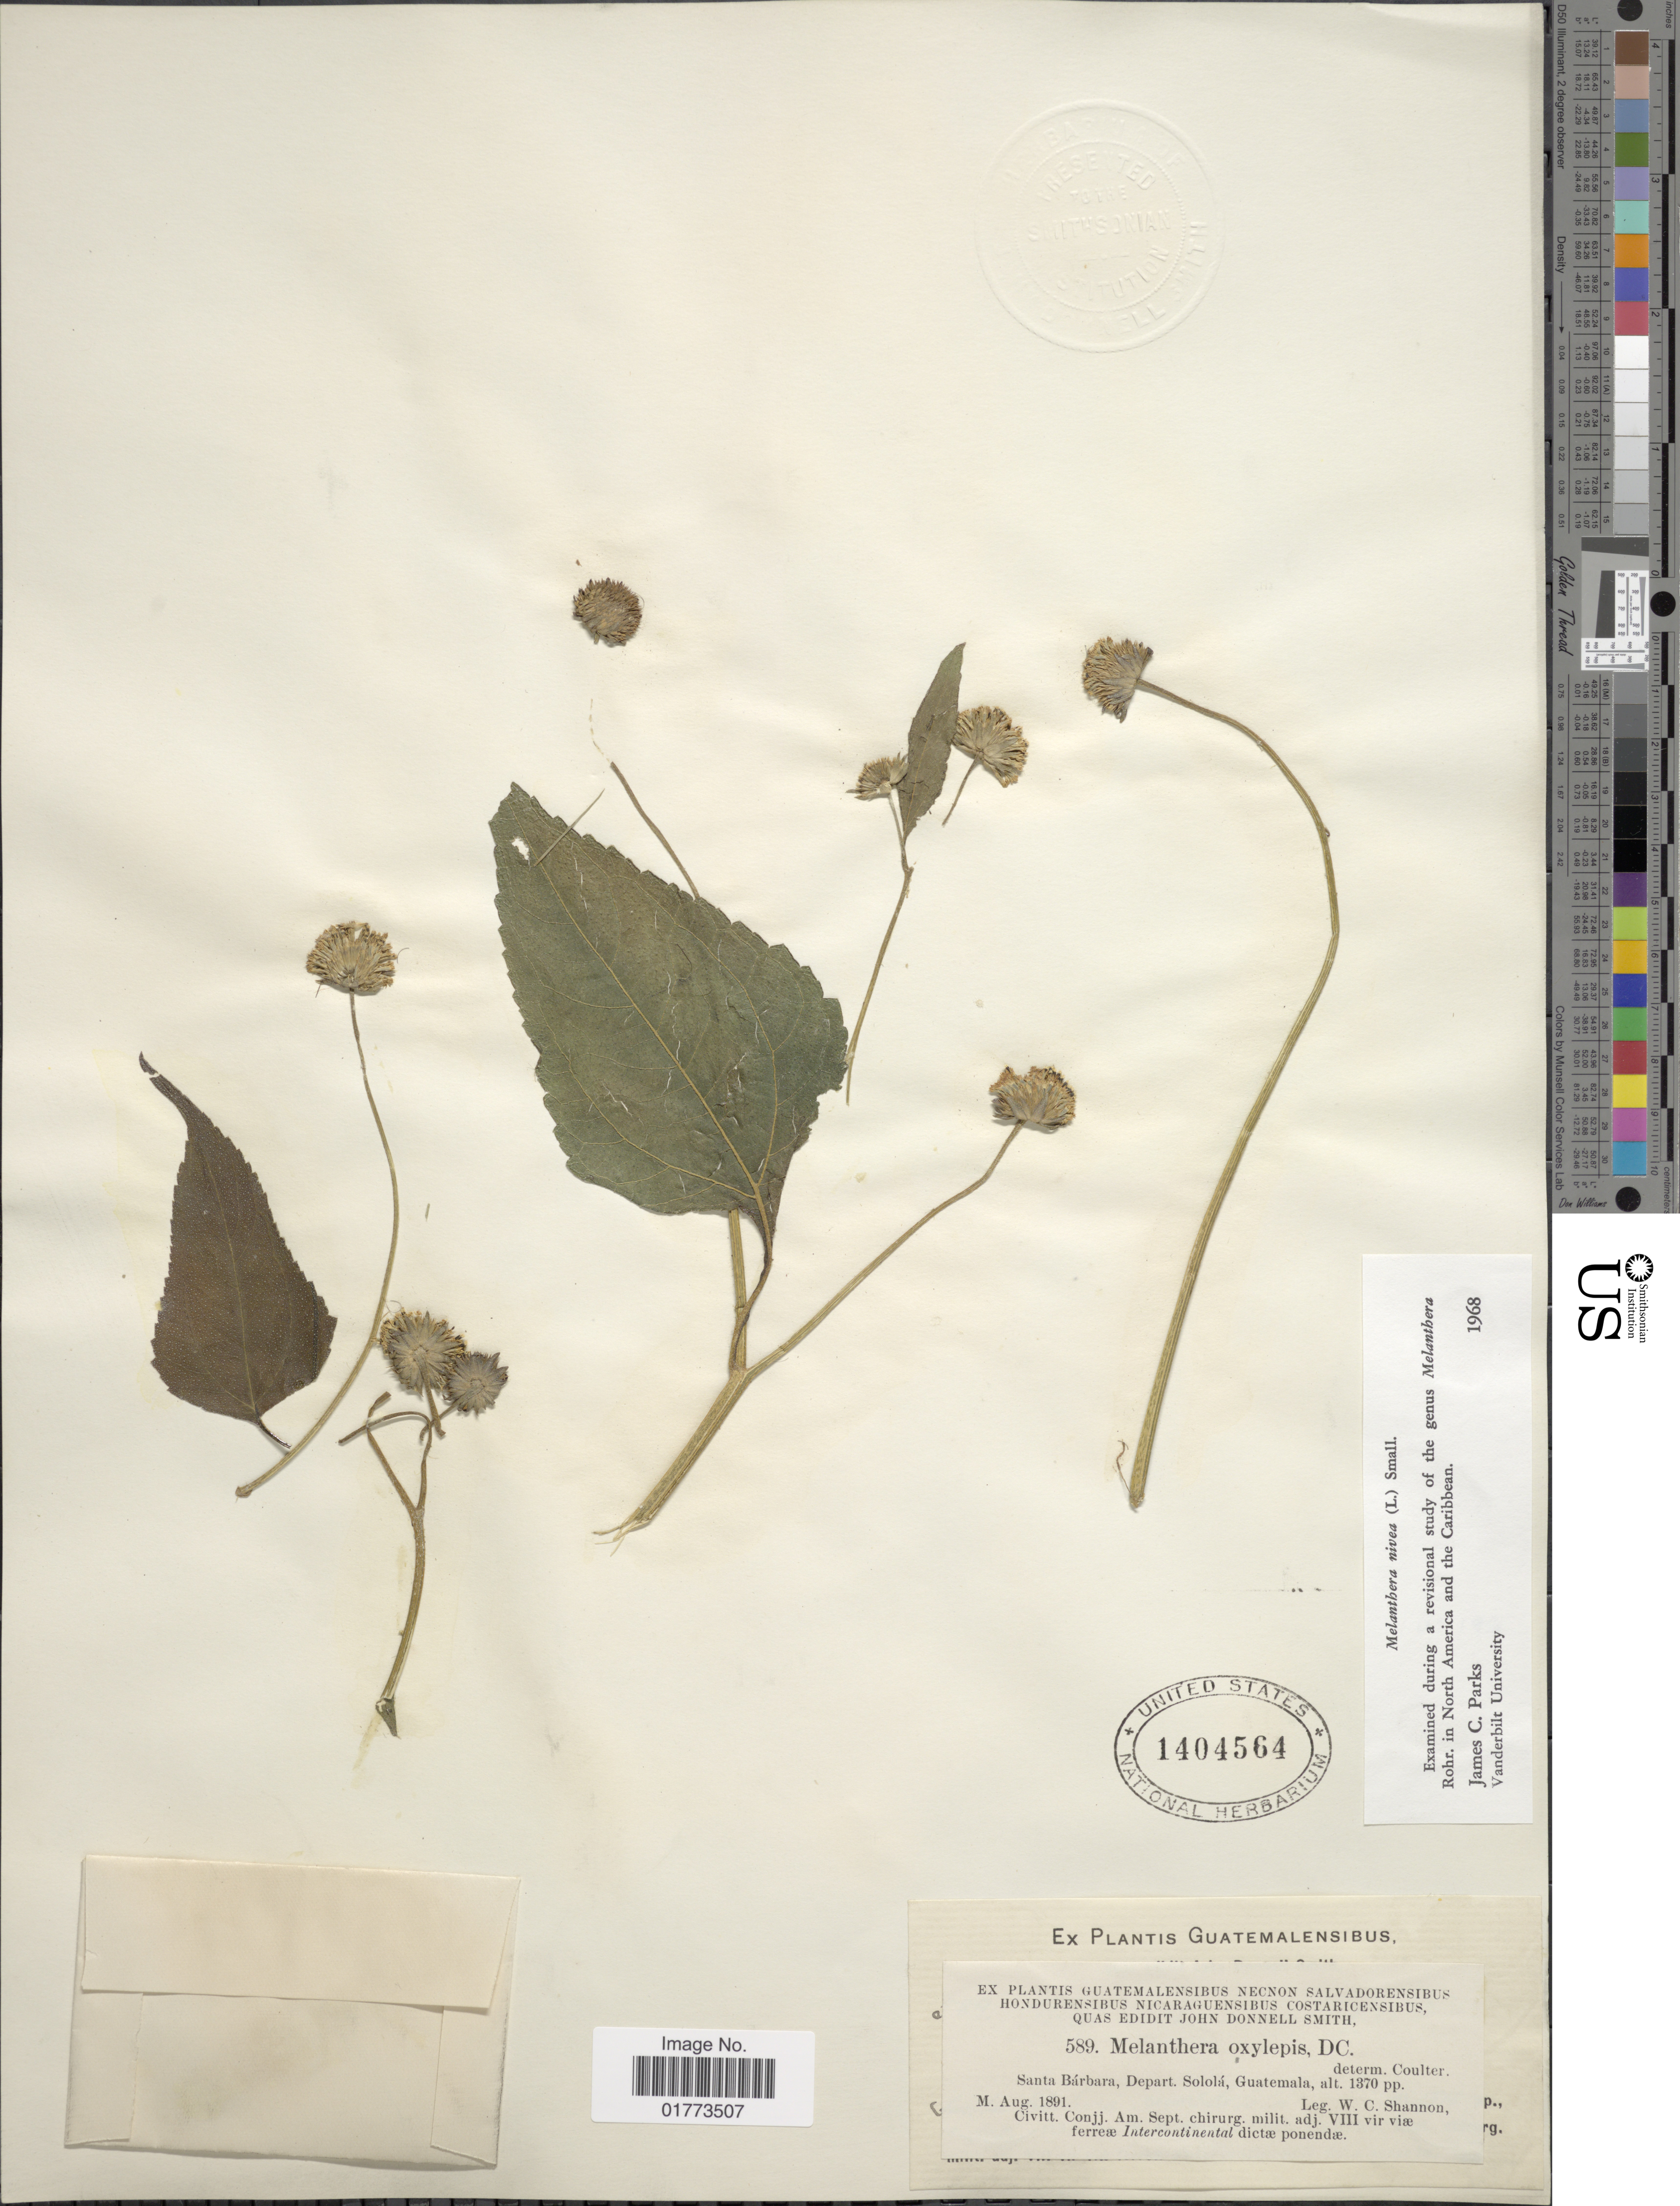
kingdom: Plantae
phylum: Tracheophyta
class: Magnoliopsida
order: Asterales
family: Asteraceae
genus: Melanthera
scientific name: Melanthera nivea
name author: (L.) Small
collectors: W. C. Shannon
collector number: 589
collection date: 1891-08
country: Guatemala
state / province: Sololá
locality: Santa Bárbara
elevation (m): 418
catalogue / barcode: US 1404564